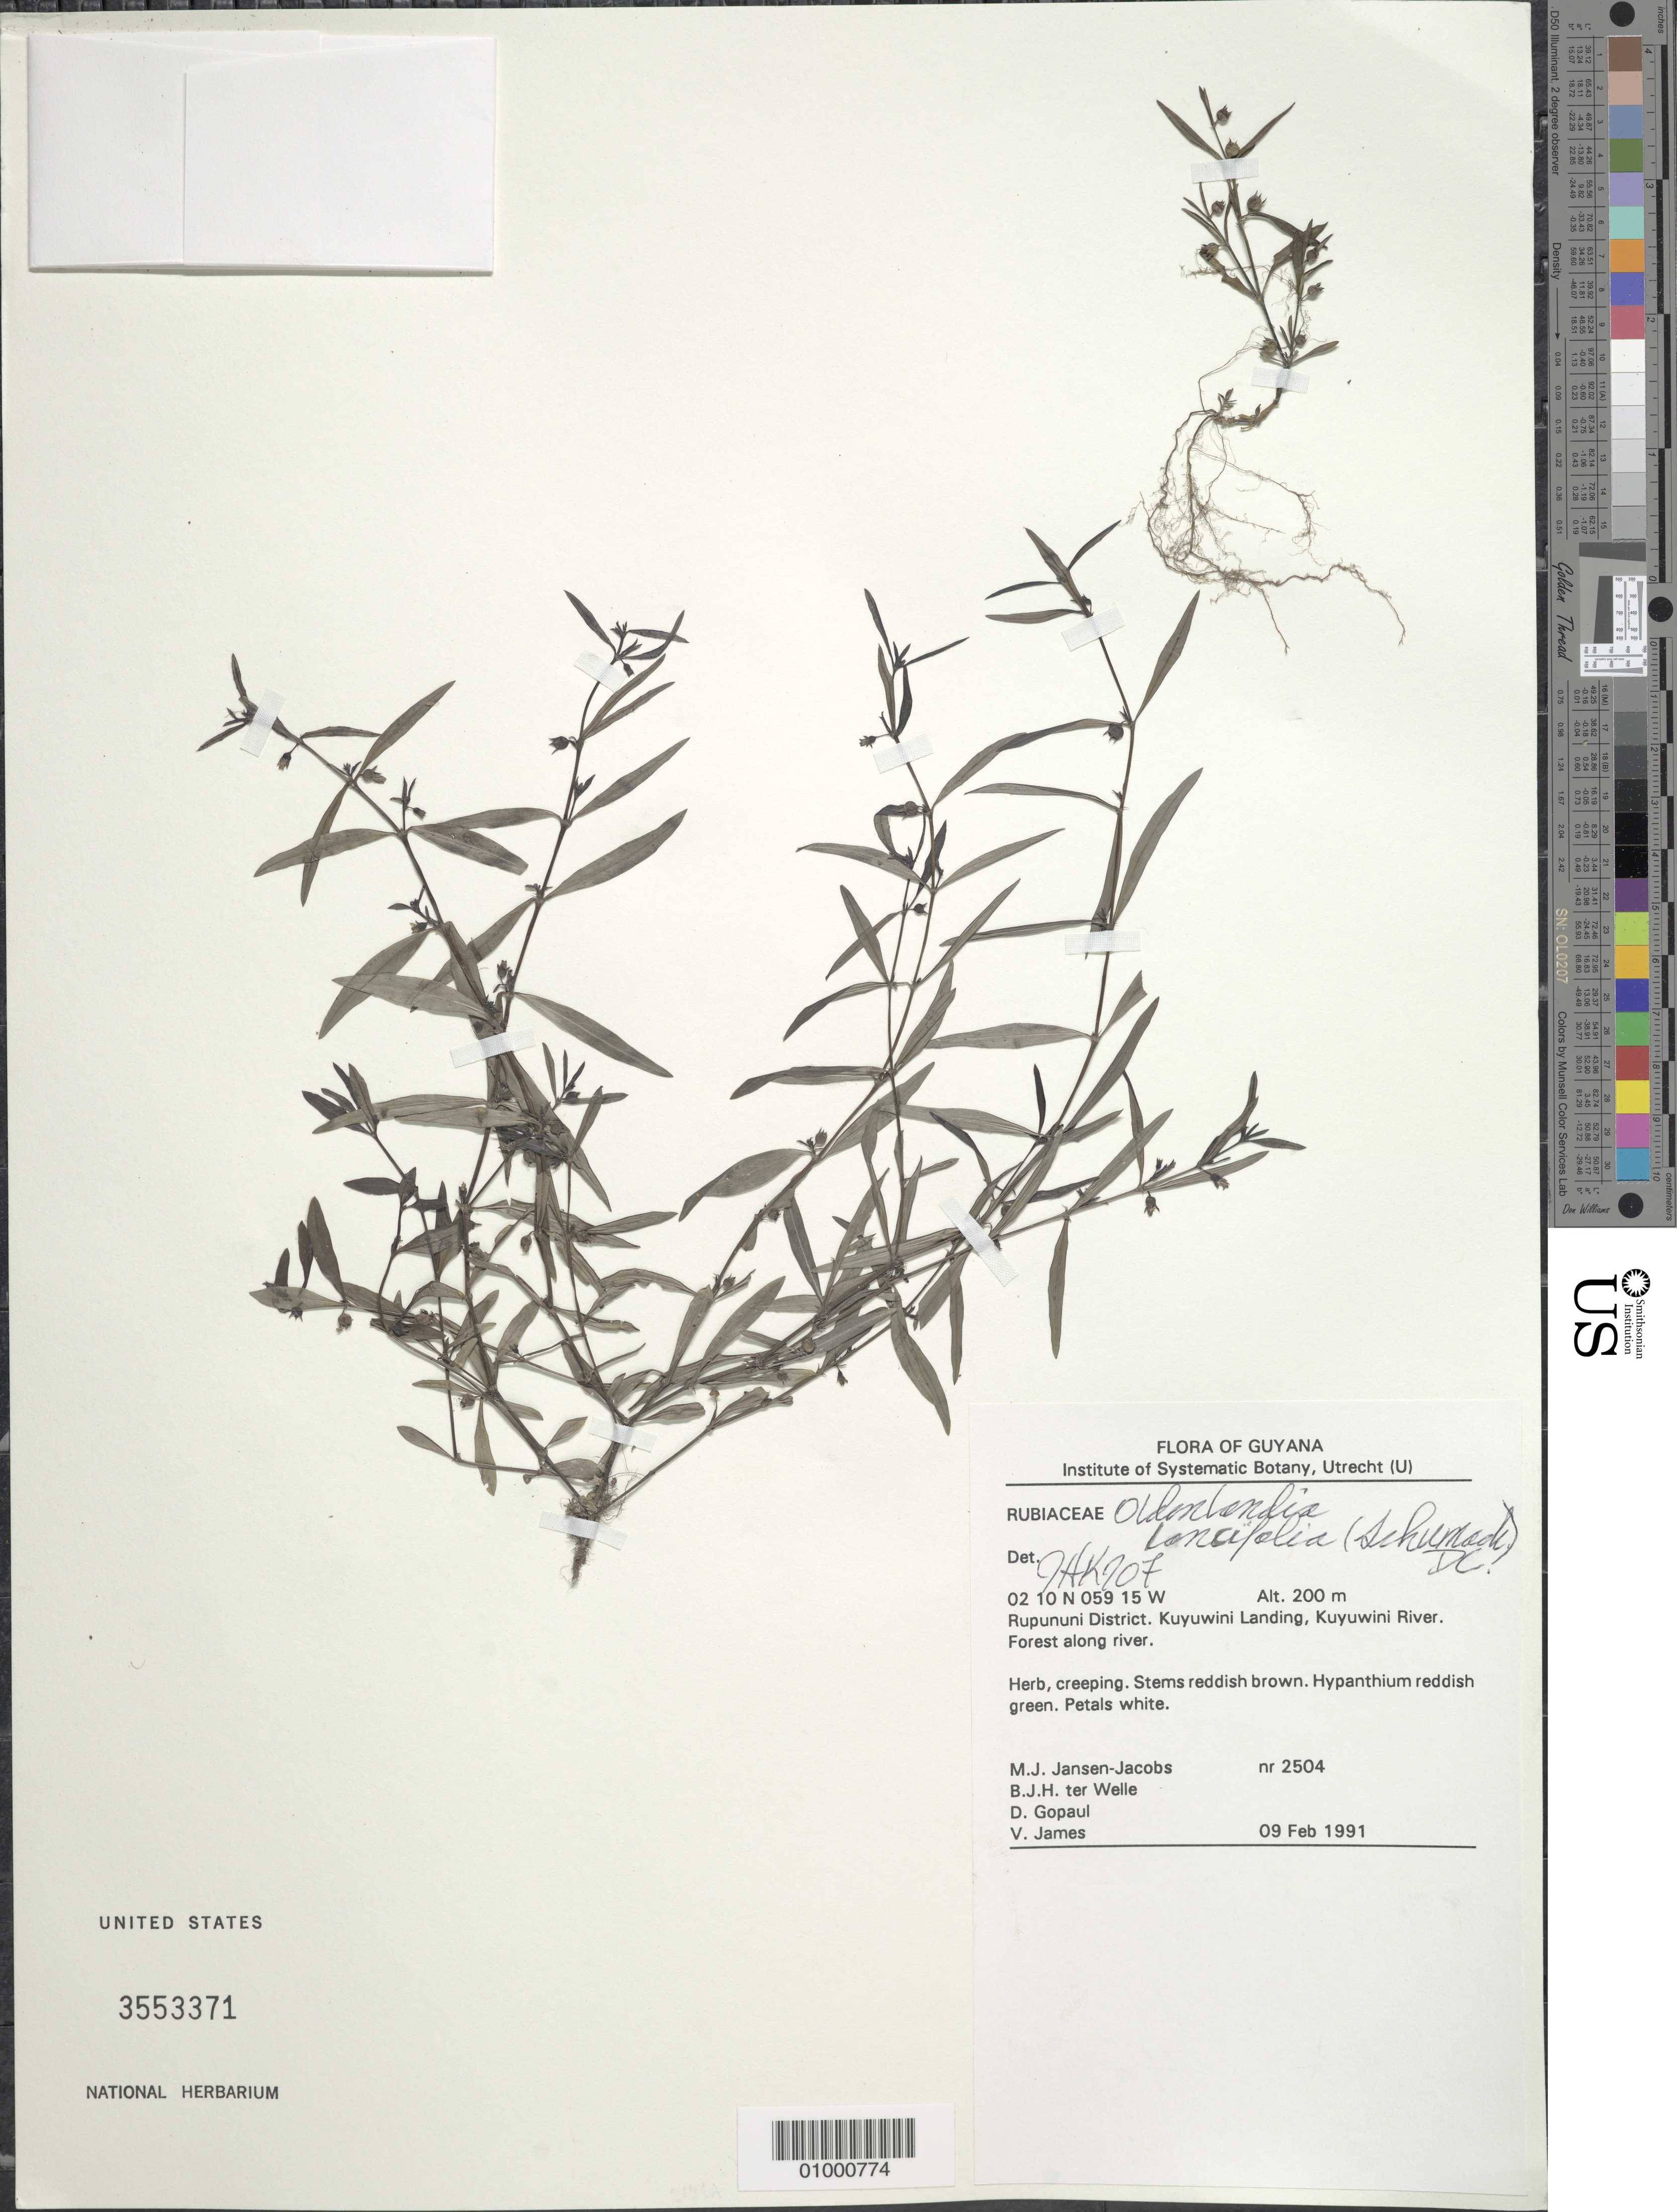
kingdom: Plantae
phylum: Tracheophyta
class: Magnoliopsida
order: Gentianales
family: Rubiaceae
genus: Oldenlandia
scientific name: Oldenlandia lancifolia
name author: (Schumach.) DC.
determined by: Kirkbride, J. H.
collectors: M. J. Jansen-Jacobs, B. Welle, D. Gopaul & V. James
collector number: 2504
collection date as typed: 9-Feb-91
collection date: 1991-02-09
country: Guyana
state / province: U. Takutu-U. Essequibo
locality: Kuyuwini Landing, Kuyuwini River, Rupununi District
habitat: Forest along river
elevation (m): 200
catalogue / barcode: US 3553371